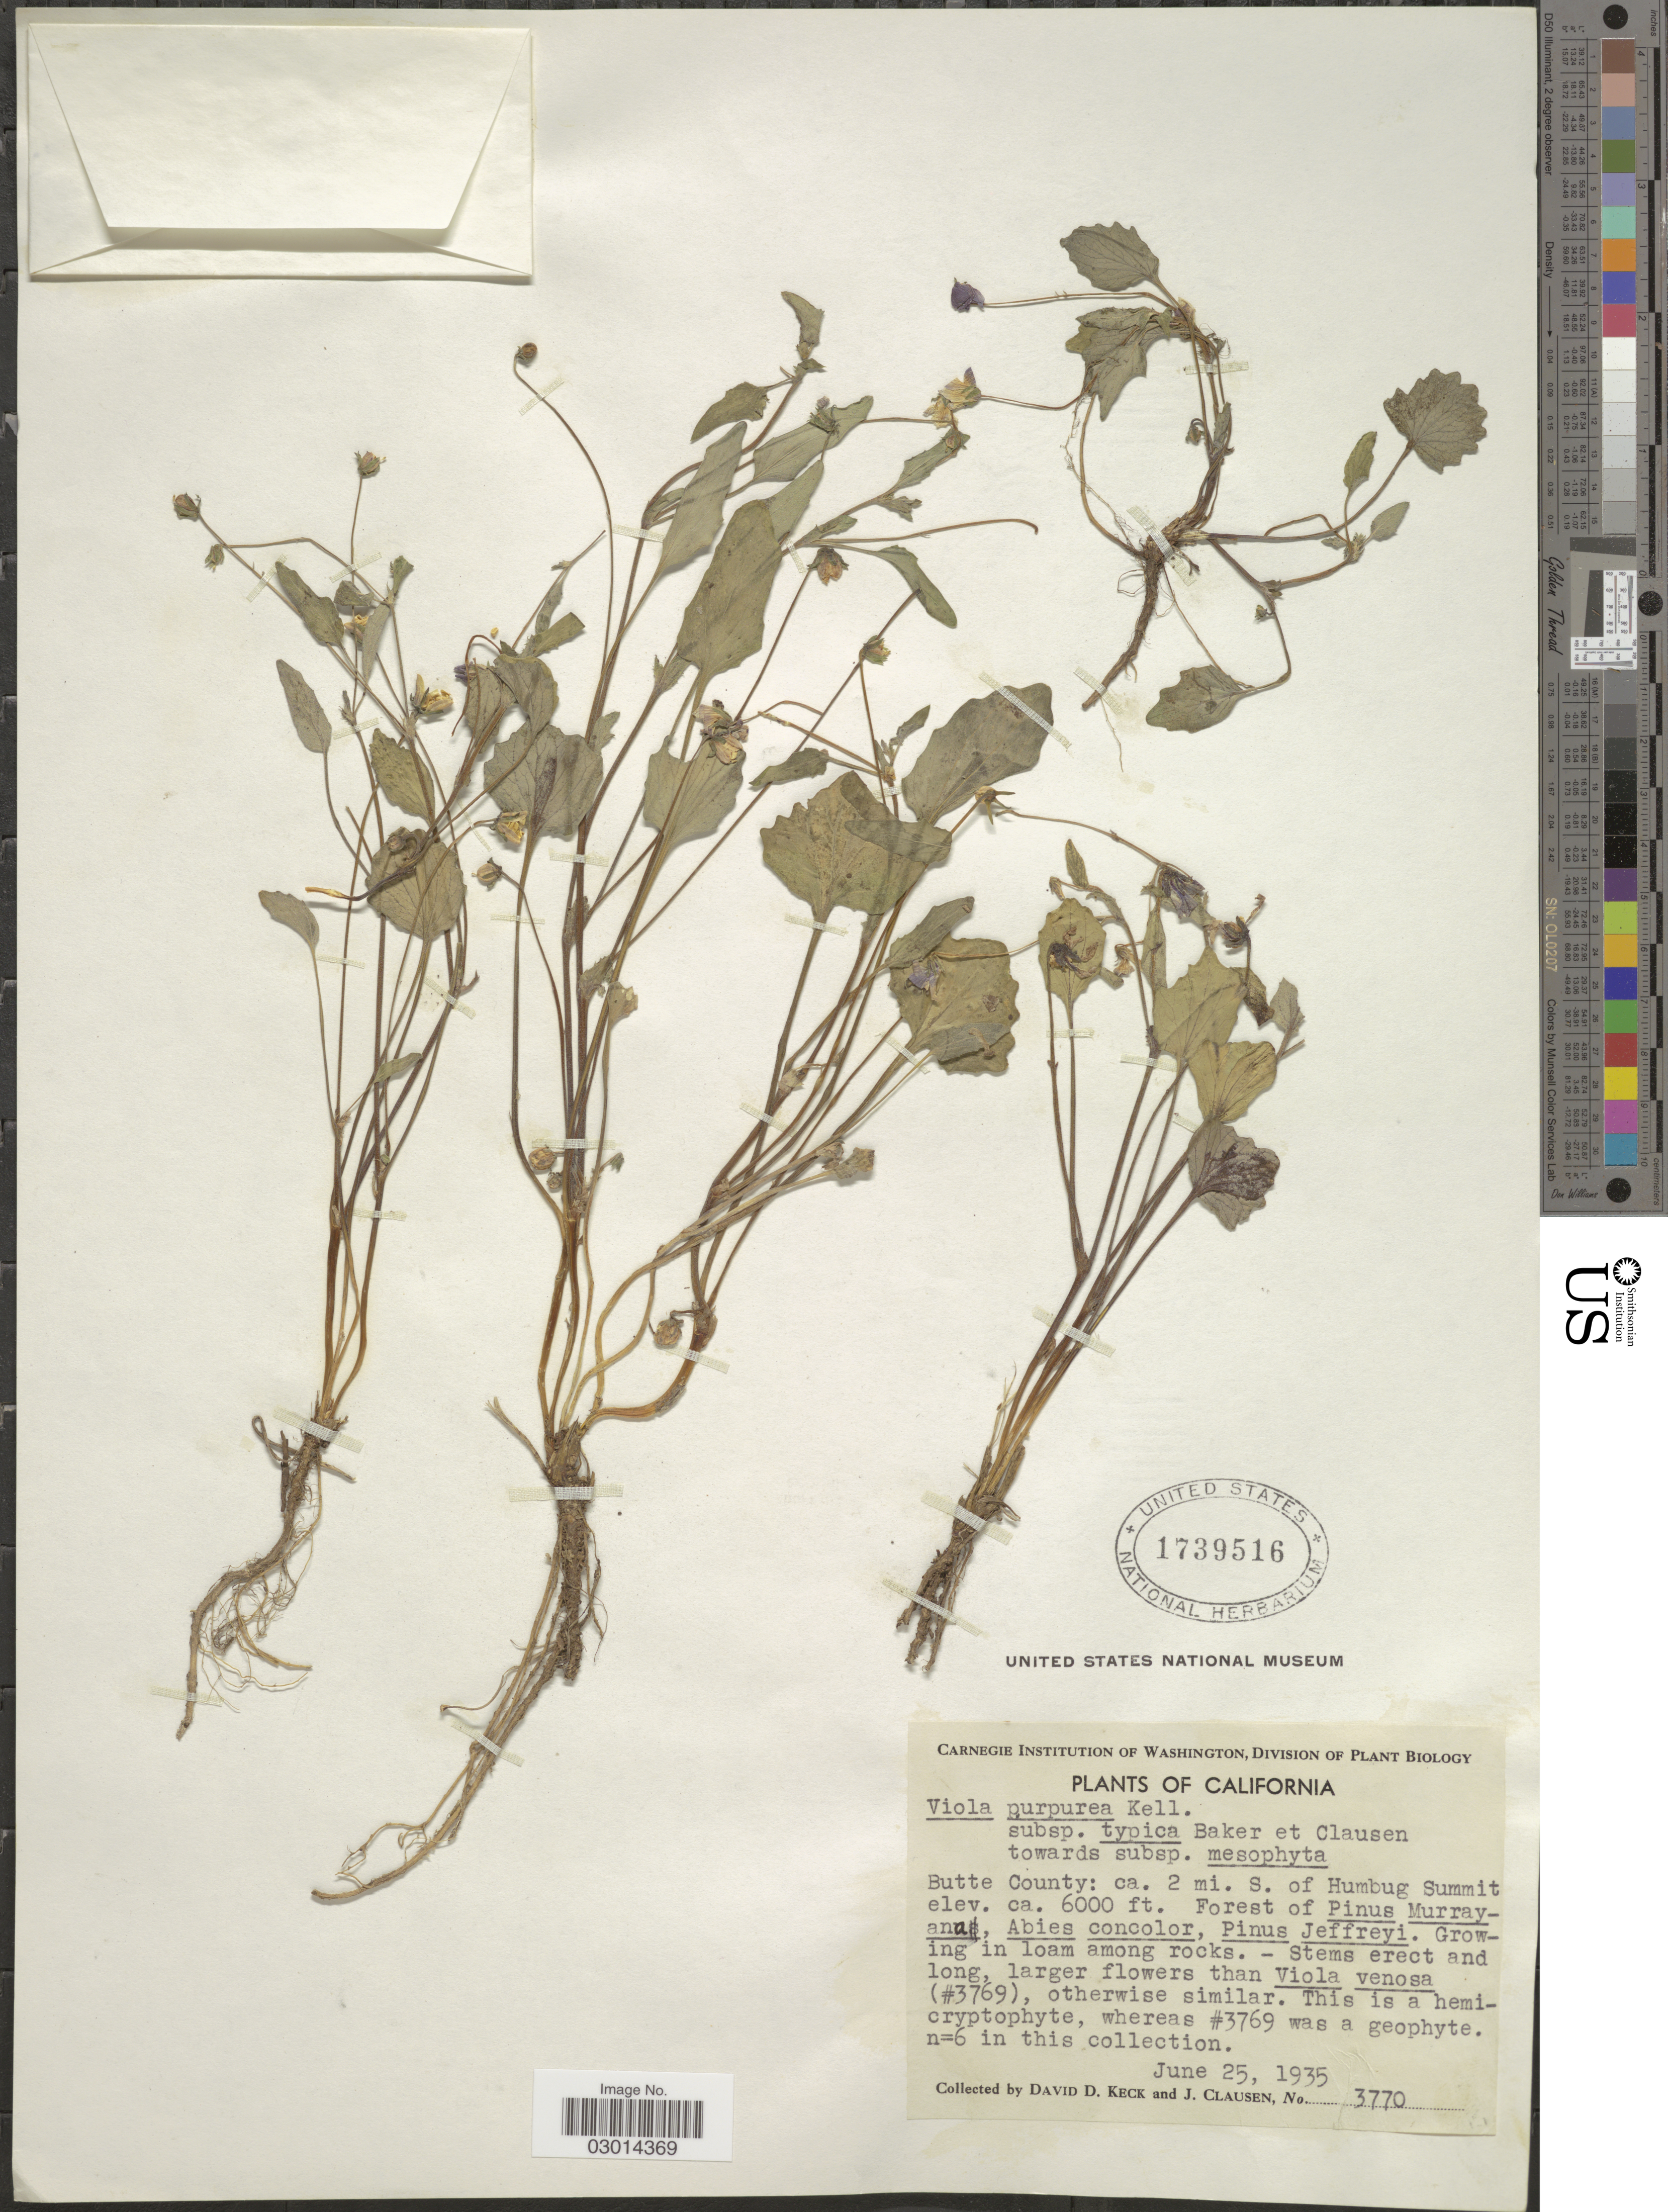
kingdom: Plantae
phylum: Tracheophyta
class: Magnoliopsida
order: Malpighiales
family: Violaceae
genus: Viola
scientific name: Viola purpurea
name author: Kellogg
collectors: D. D. Keck & J. Clausen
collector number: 3770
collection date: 1935-06-25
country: United States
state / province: California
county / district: Butte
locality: Butte County: ca. 2 mi. S. of Humbug Summit.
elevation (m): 1829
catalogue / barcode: US 1739516